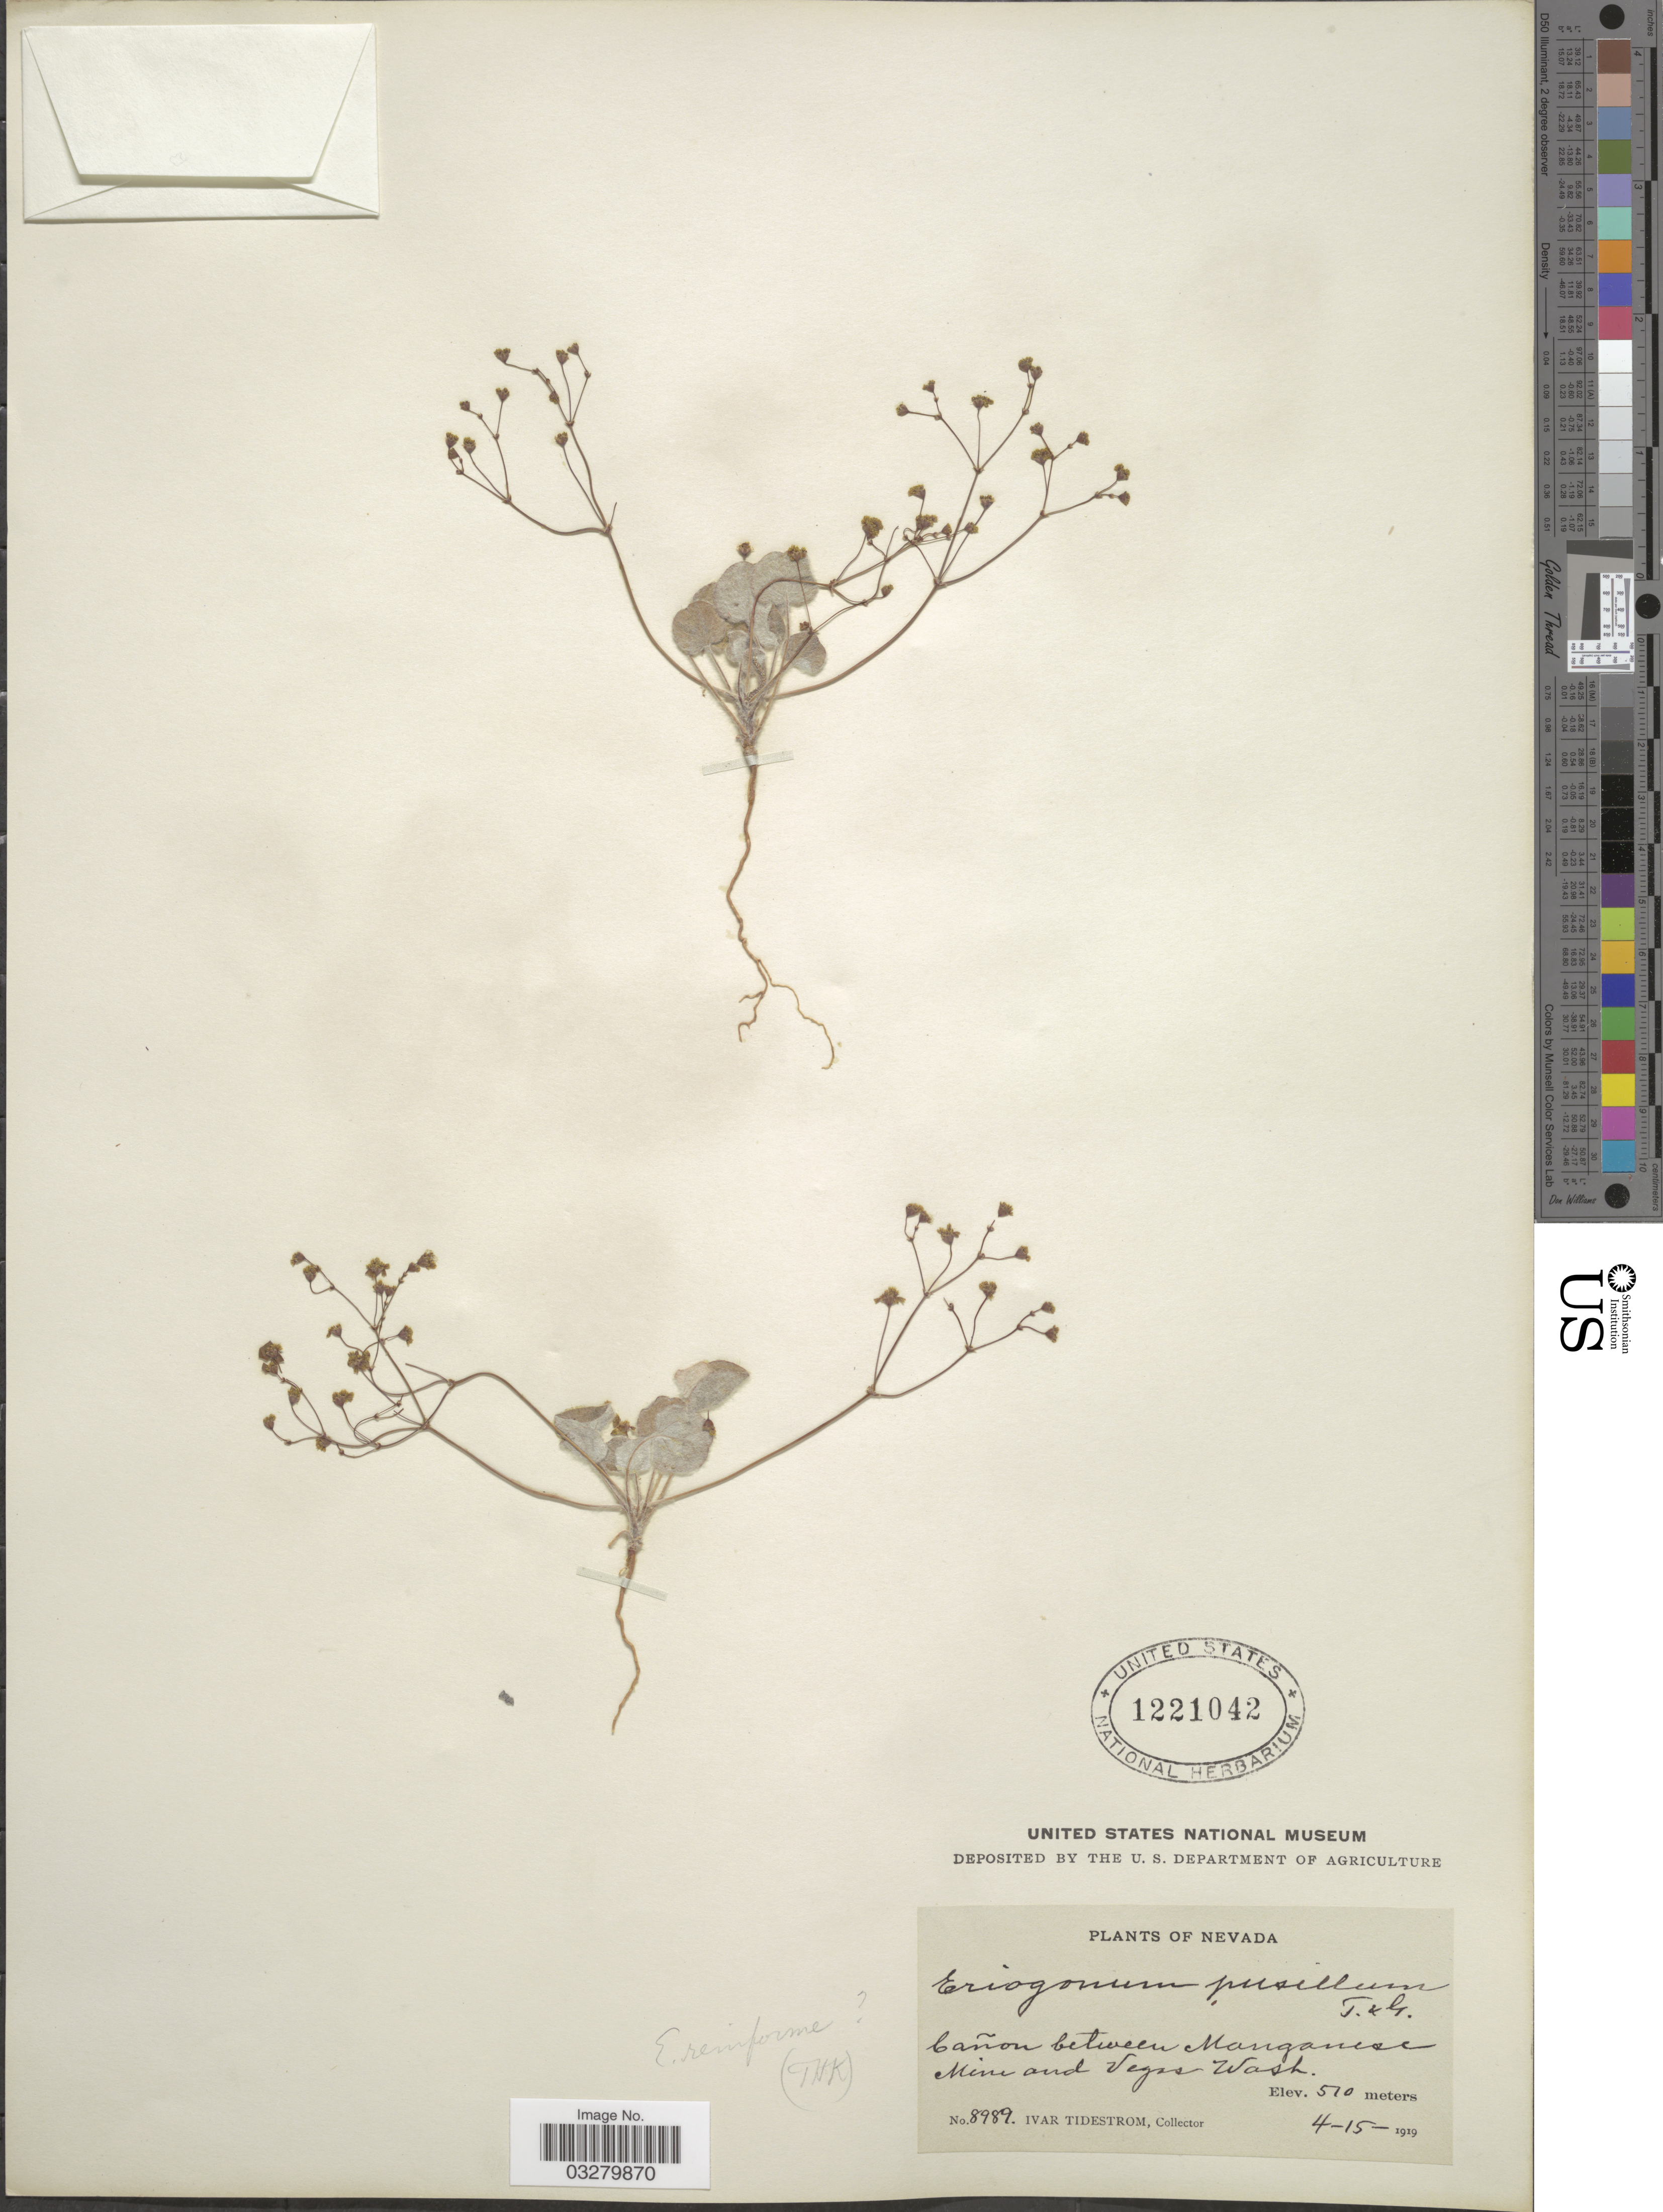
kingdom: Plantae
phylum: Tracheophyta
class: Magnoliopsida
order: Caryophyllales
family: Polygonaceae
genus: Eriogonum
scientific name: Eriogonum pusillum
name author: Torr. & A. Gray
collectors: I. F. Tidestrom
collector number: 8989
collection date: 1919-04-15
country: United States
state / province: Nevada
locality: Cañon between Manganese Mine and Vegas Wash.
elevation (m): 510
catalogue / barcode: US 1221042